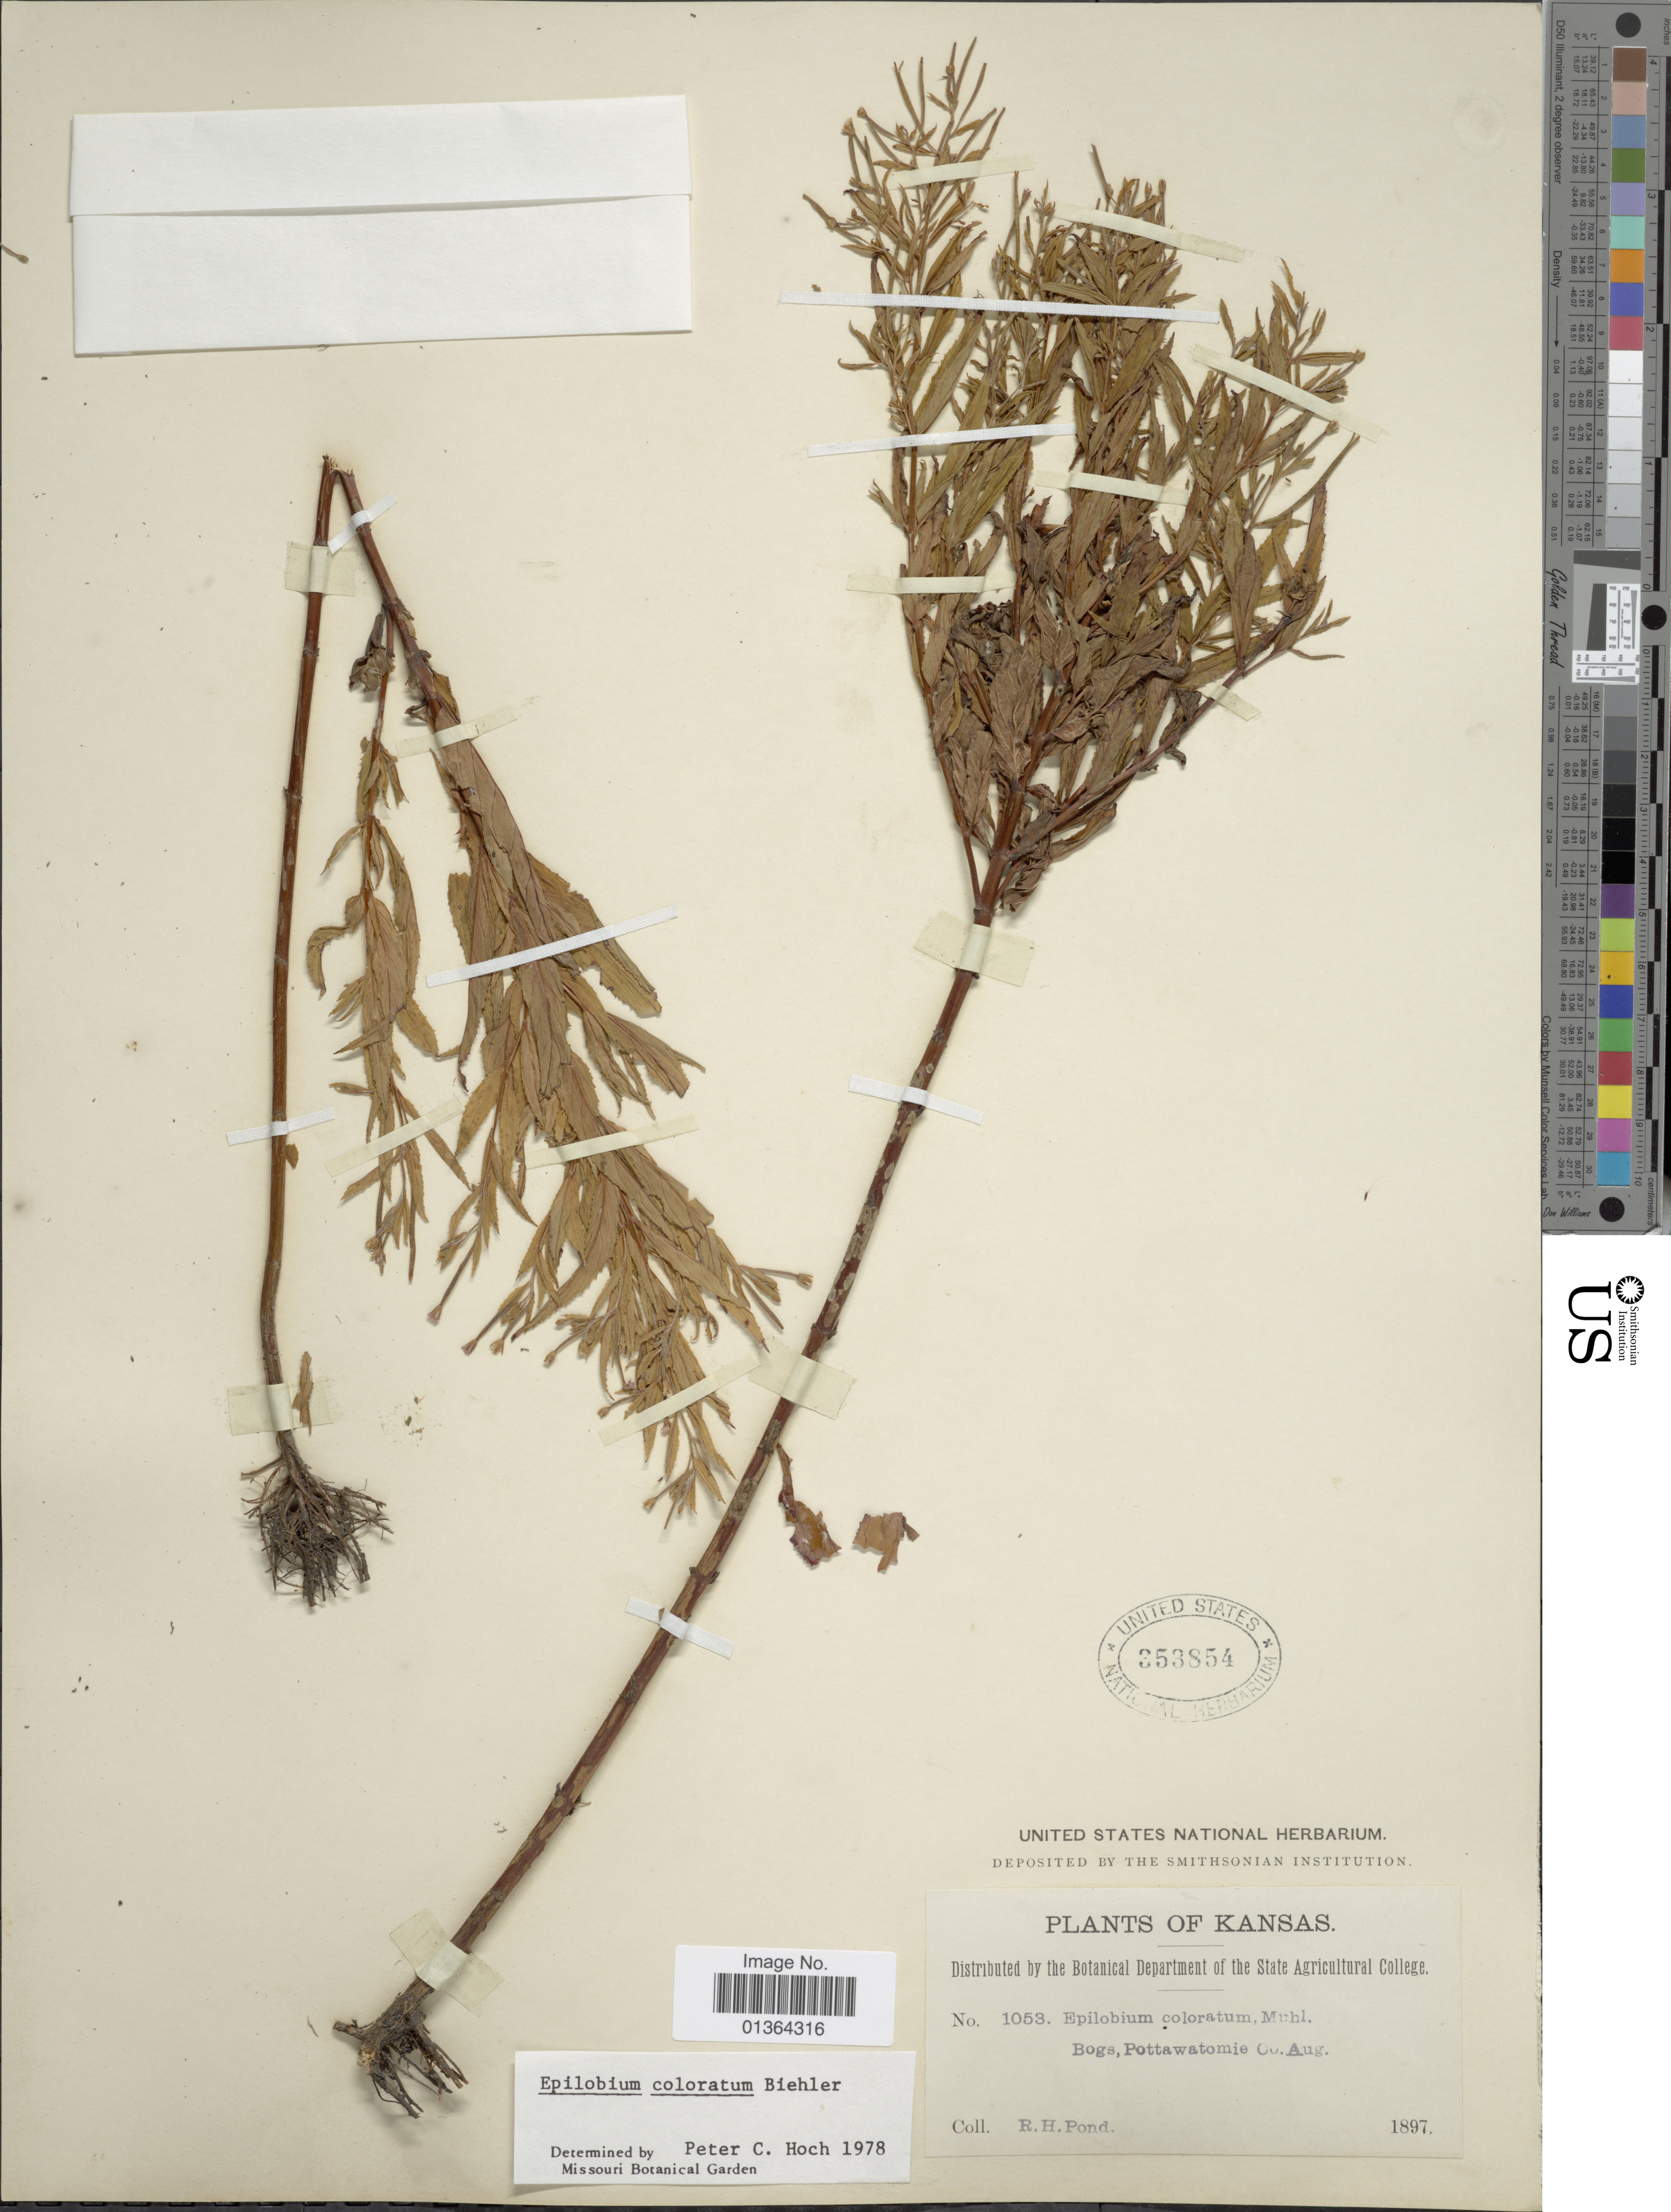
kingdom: Plantae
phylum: Tracheophyta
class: Magnoliopsida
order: Myrtales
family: Onagraceae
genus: Epilobium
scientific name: Epilobium coloratum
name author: Biehler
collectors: R. Pond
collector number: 1053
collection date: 1897-08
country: United States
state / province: Kansas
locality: Bogs, Pottawatomie Co.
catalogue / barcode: US 353854